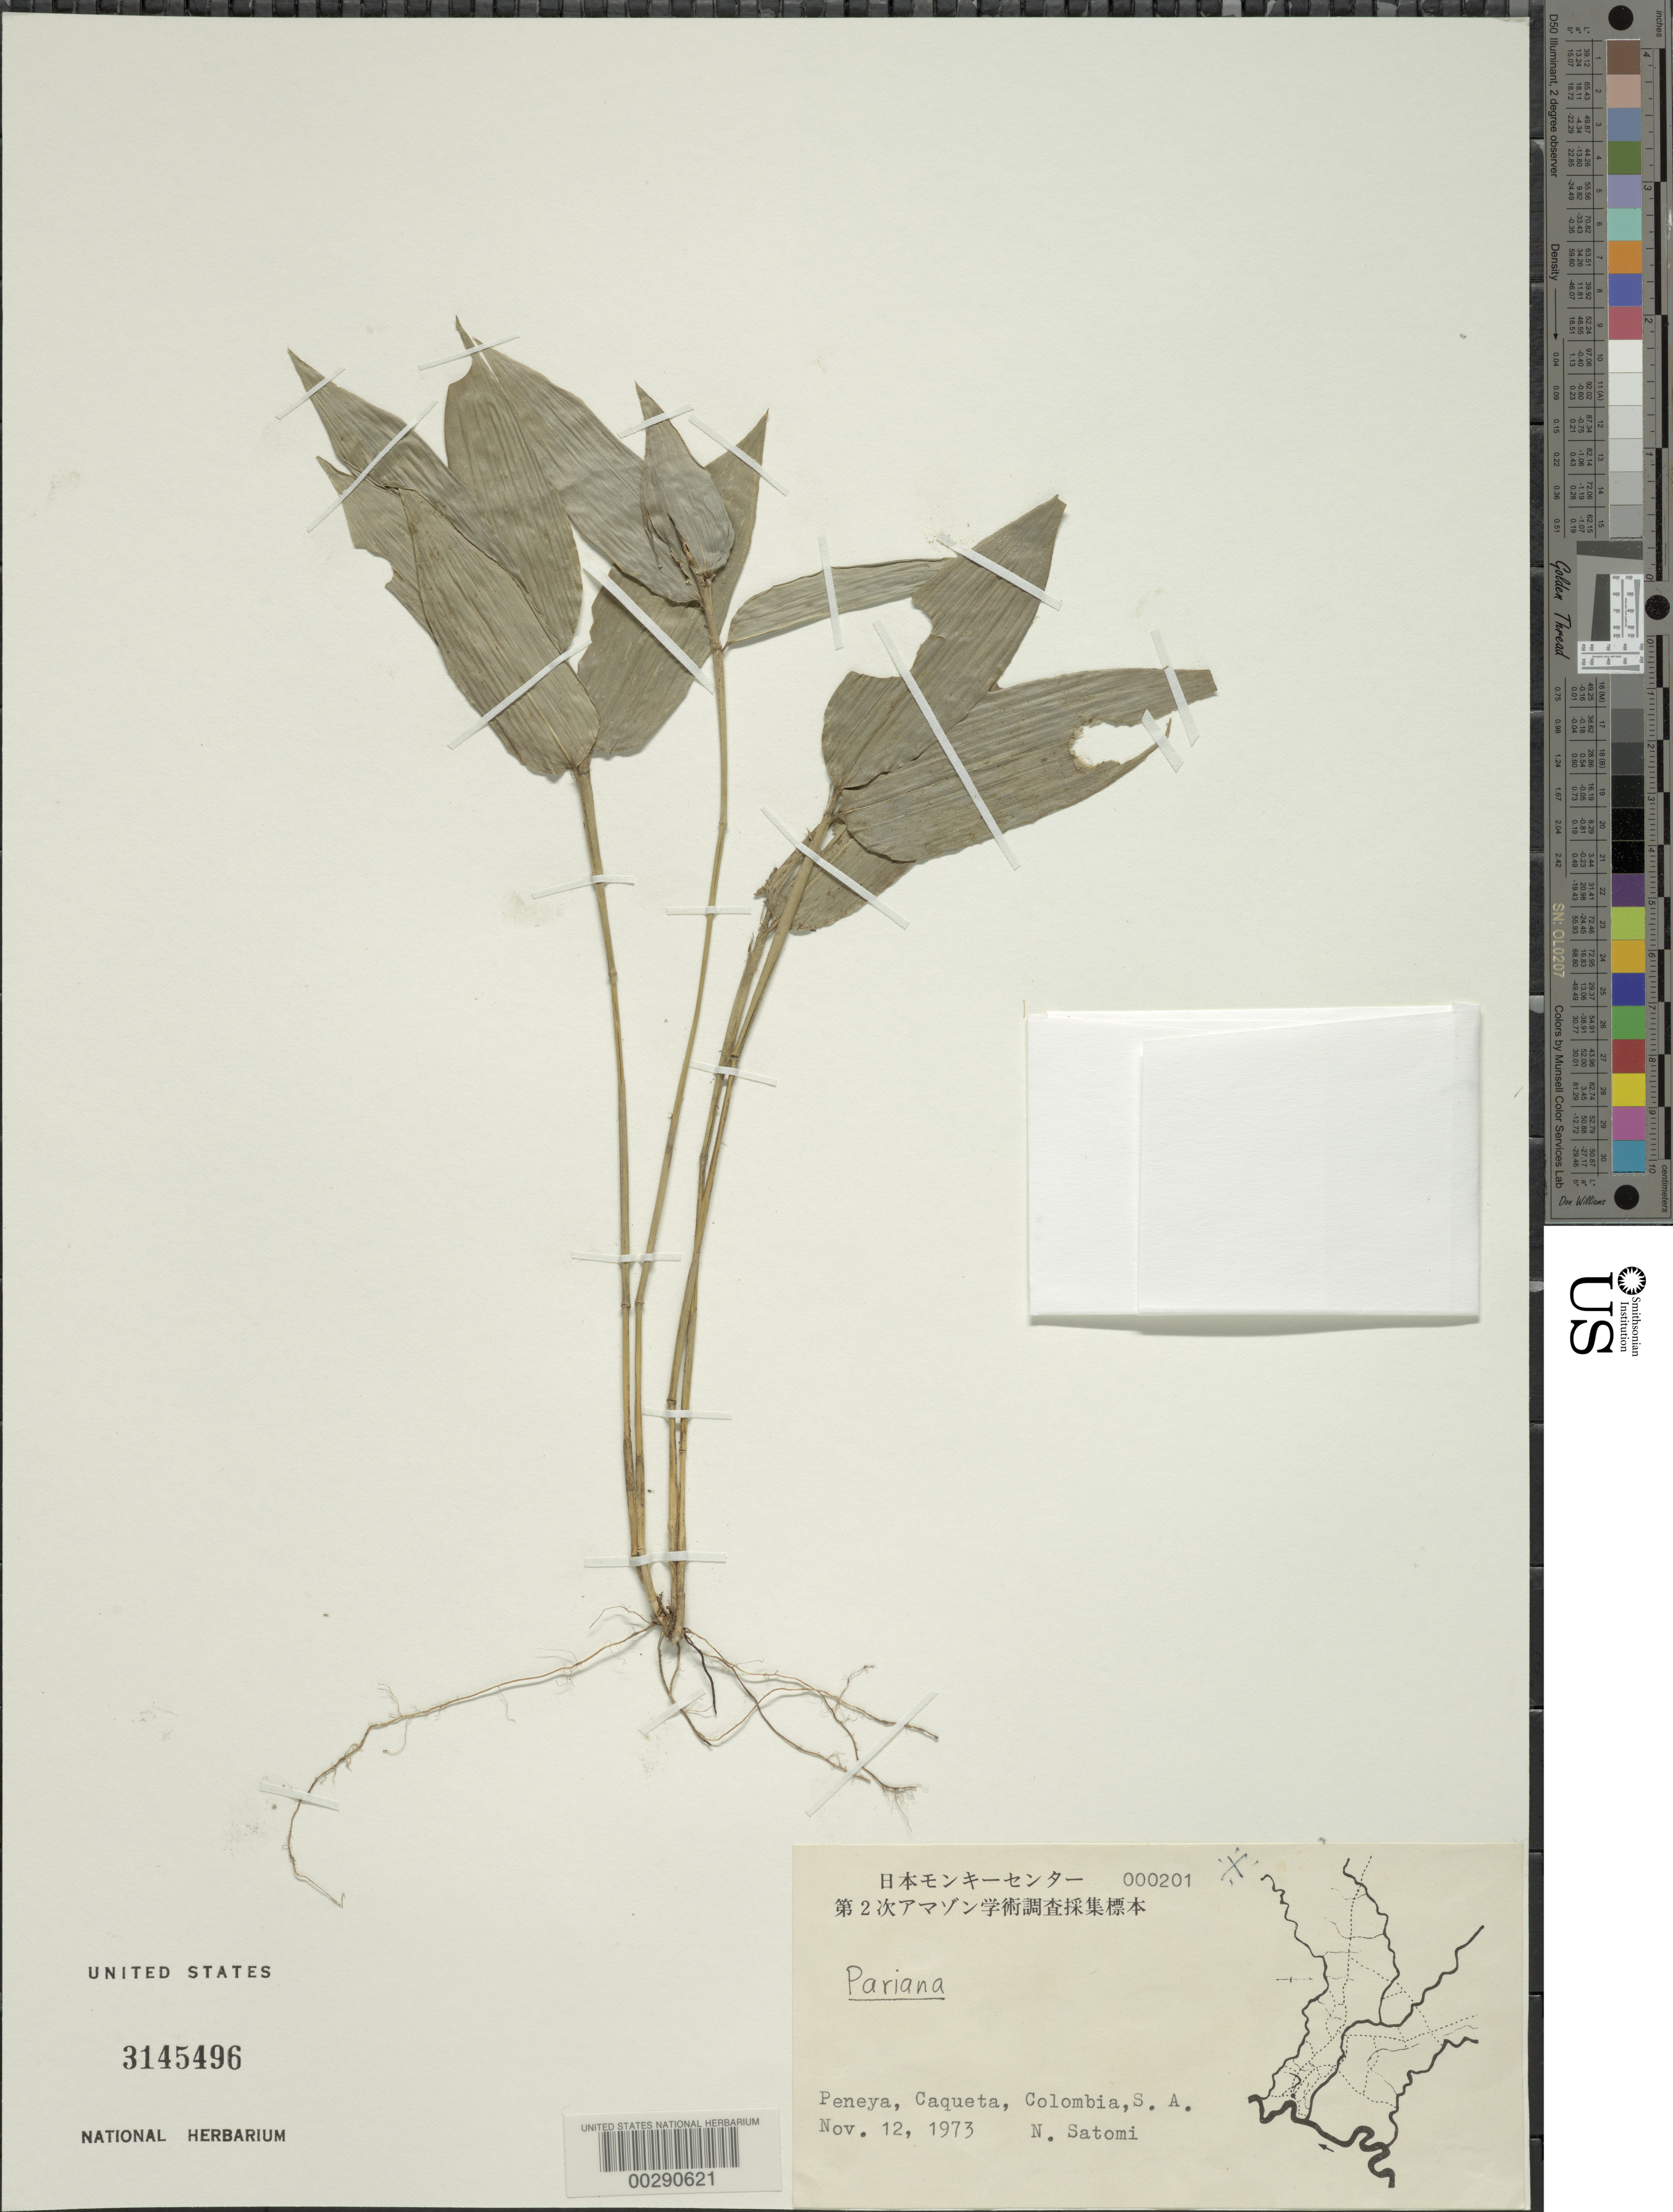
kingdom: Plantae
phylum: Tracheophyta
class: Liliopsida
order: Poales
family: Poaceae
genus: Pariana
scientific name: Pariana sp.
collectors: N. Satomi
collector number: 000201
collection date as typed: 12 Nov 1973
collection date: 1973-11-12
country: Colombia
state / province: Caquetá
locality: Peneya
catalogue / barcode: US 3145496